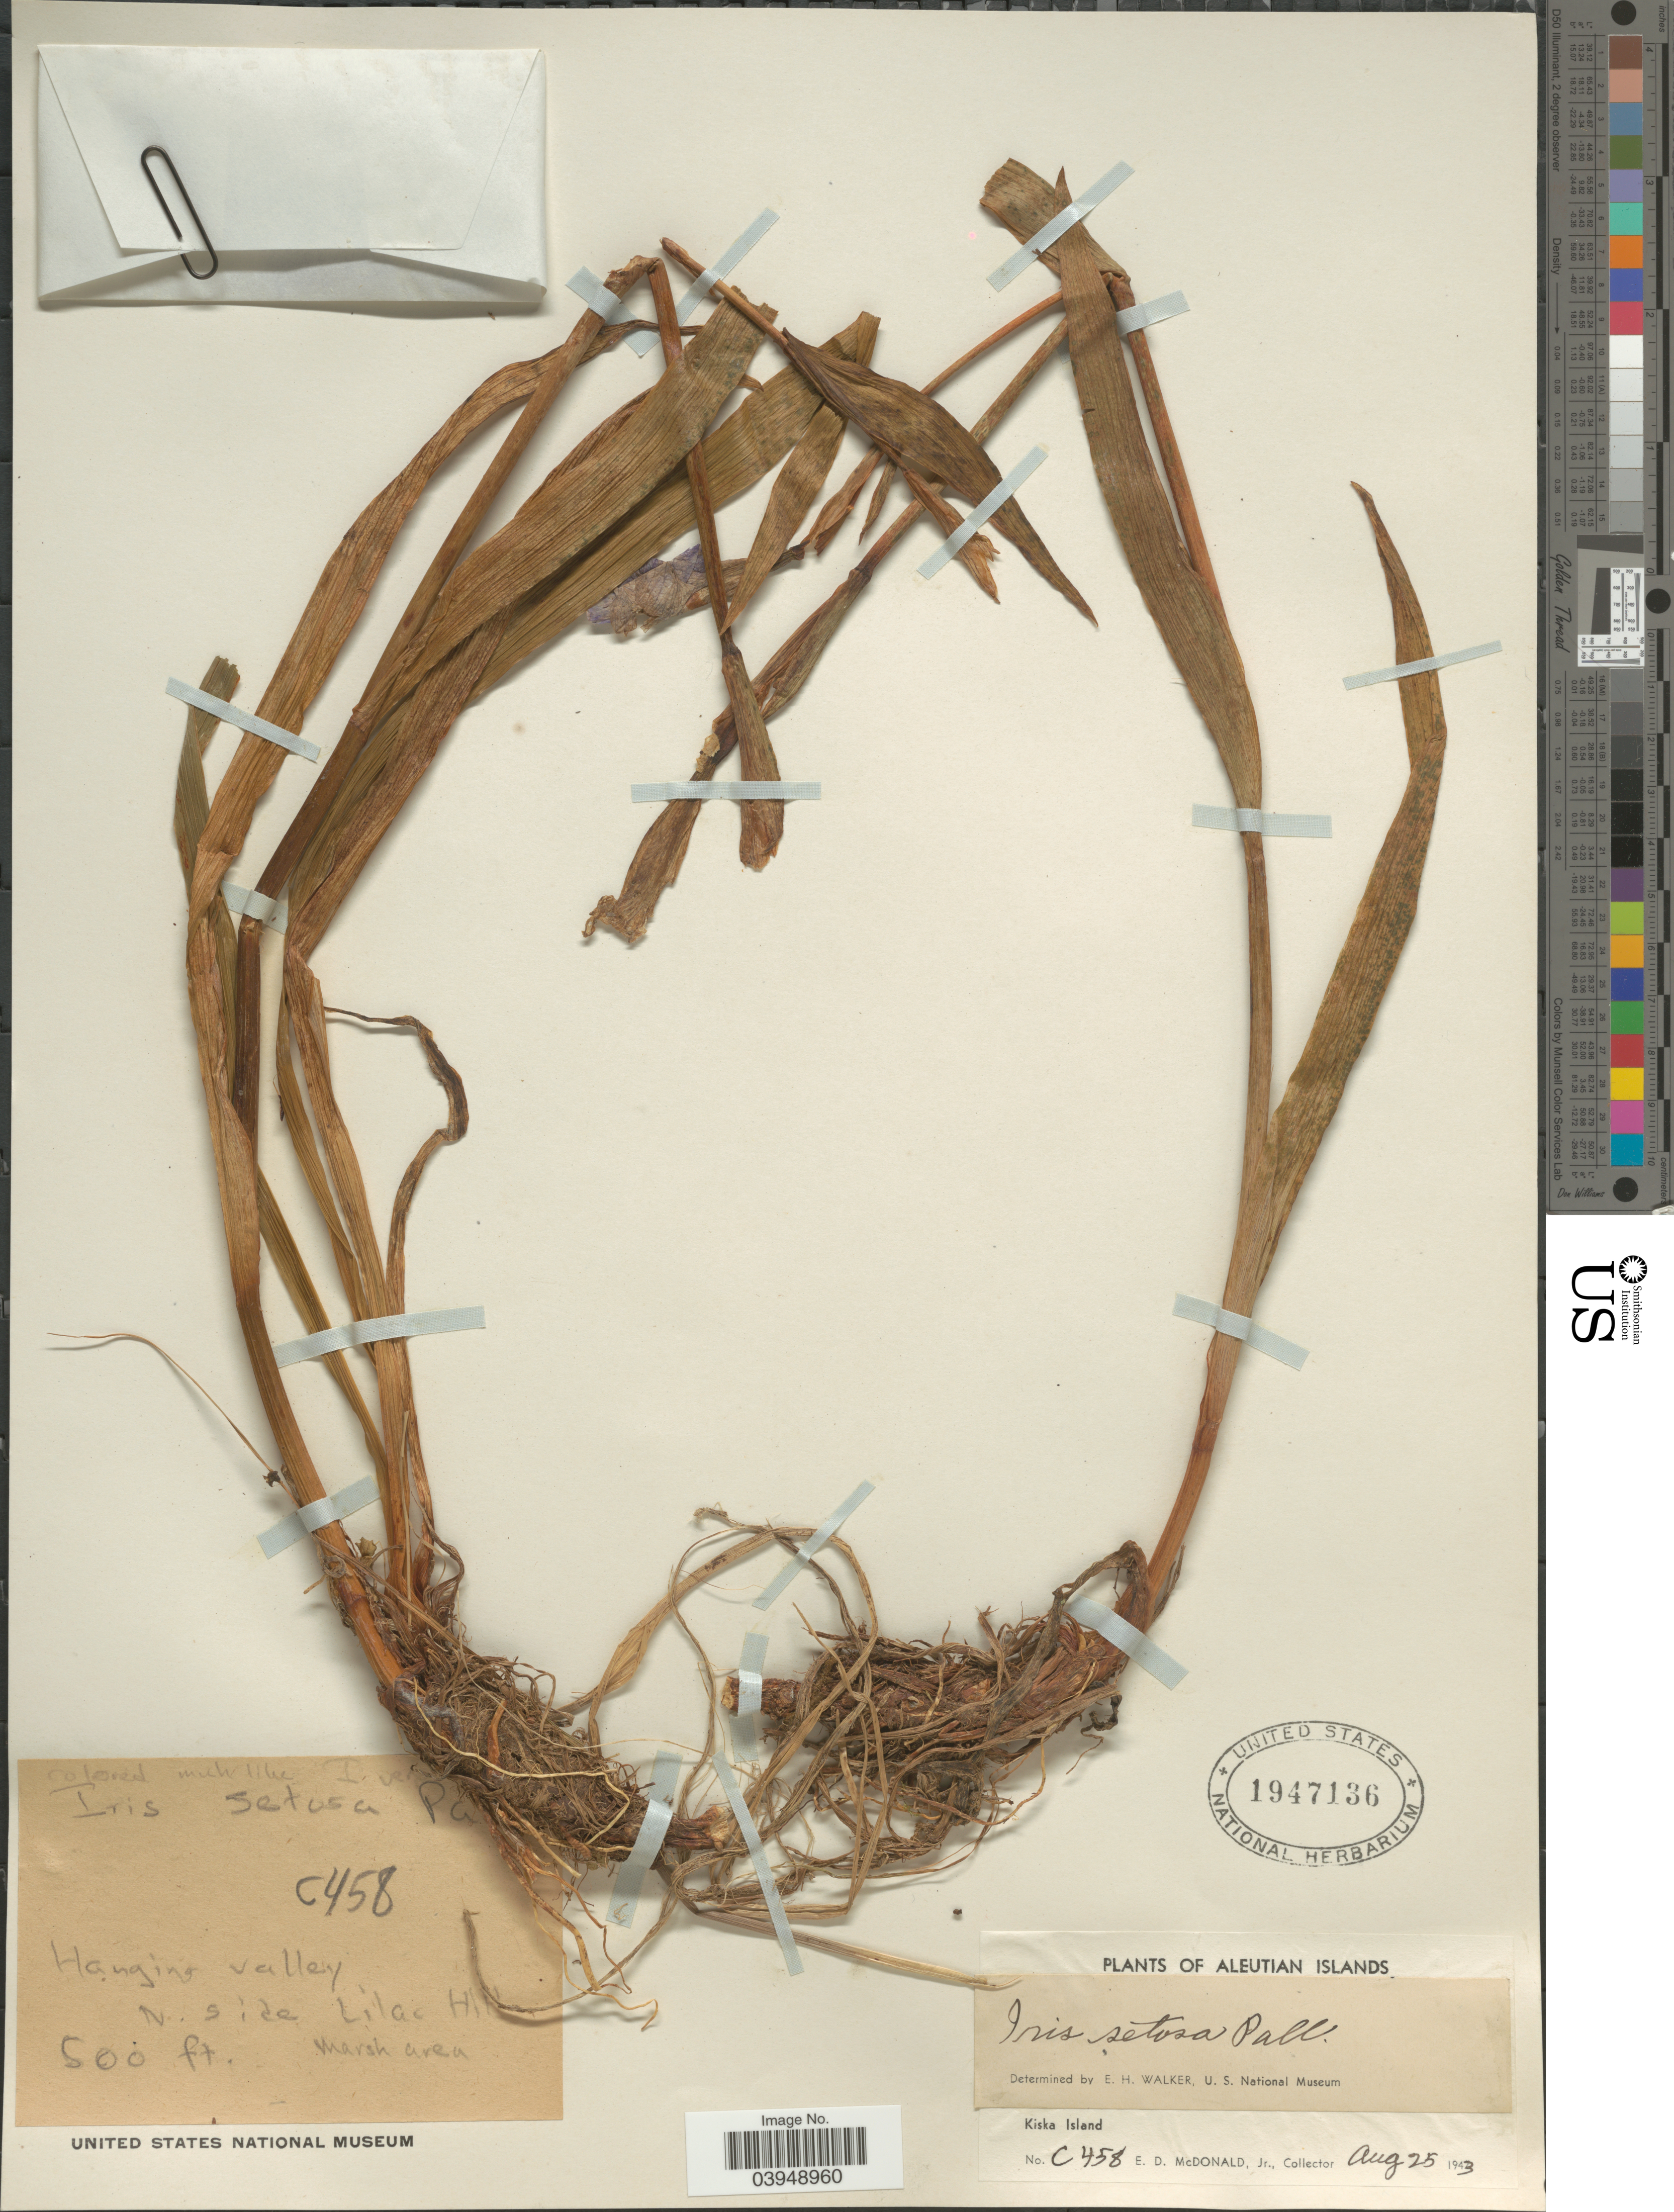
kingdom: Plantae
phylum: Tracheophyta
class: Liliopsida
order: Asparagales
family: Iridaceae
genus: Iris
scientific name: Iris setosa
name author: Pall. ex Link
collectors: E. D. McDonald Jr.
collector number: C458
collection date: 1943-08-25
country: United States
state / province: Alaska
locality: Aleutian Islands. Kiska Island. Hanging valley N. side Lilac Hill.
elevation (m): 152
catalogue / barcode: US 1947136